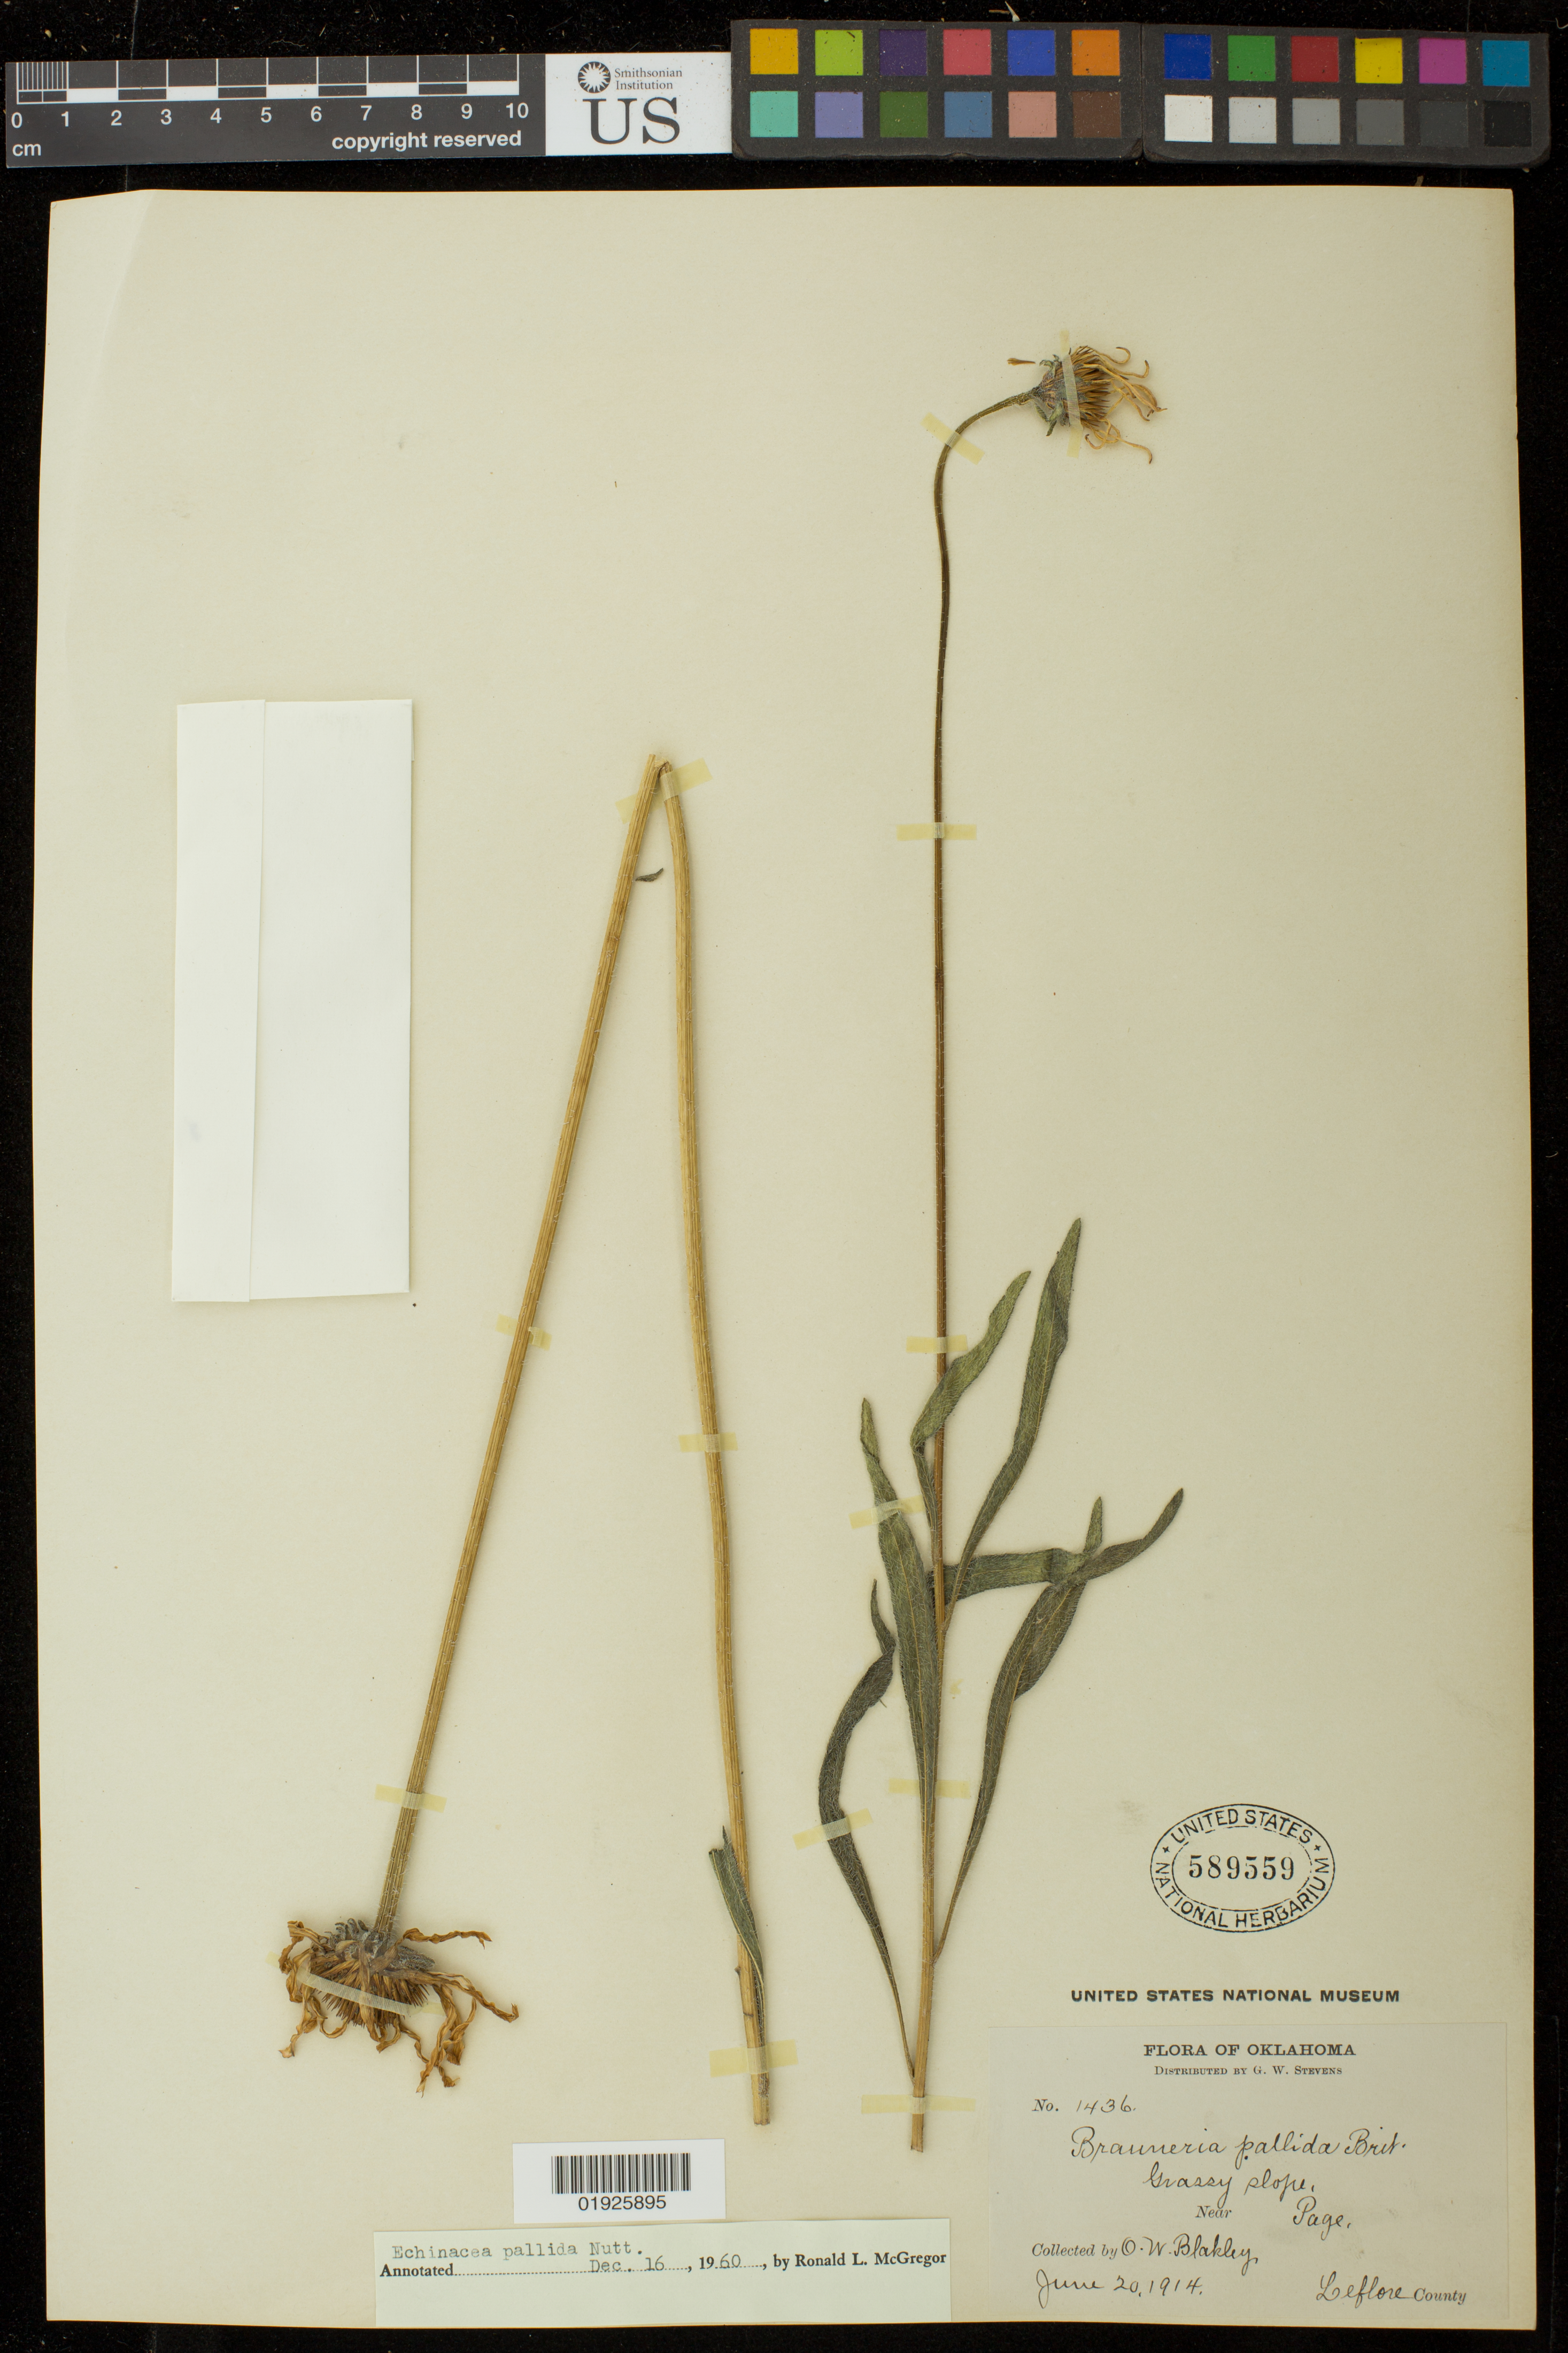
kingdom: Plantae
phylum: Tracheophyta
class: Magnoliopsida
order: Asterales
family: Asteraceae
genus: Echinacea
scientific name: Echinacea pallida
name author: (Nutt.) Nutt.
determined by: McGregor, R. L.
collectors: O. Blakley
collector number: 1436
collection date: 1914-06-20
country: United States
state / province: Oklahoma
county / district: Le Flore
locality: Near Page.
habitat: Grassy slope.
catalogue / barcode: US 589559